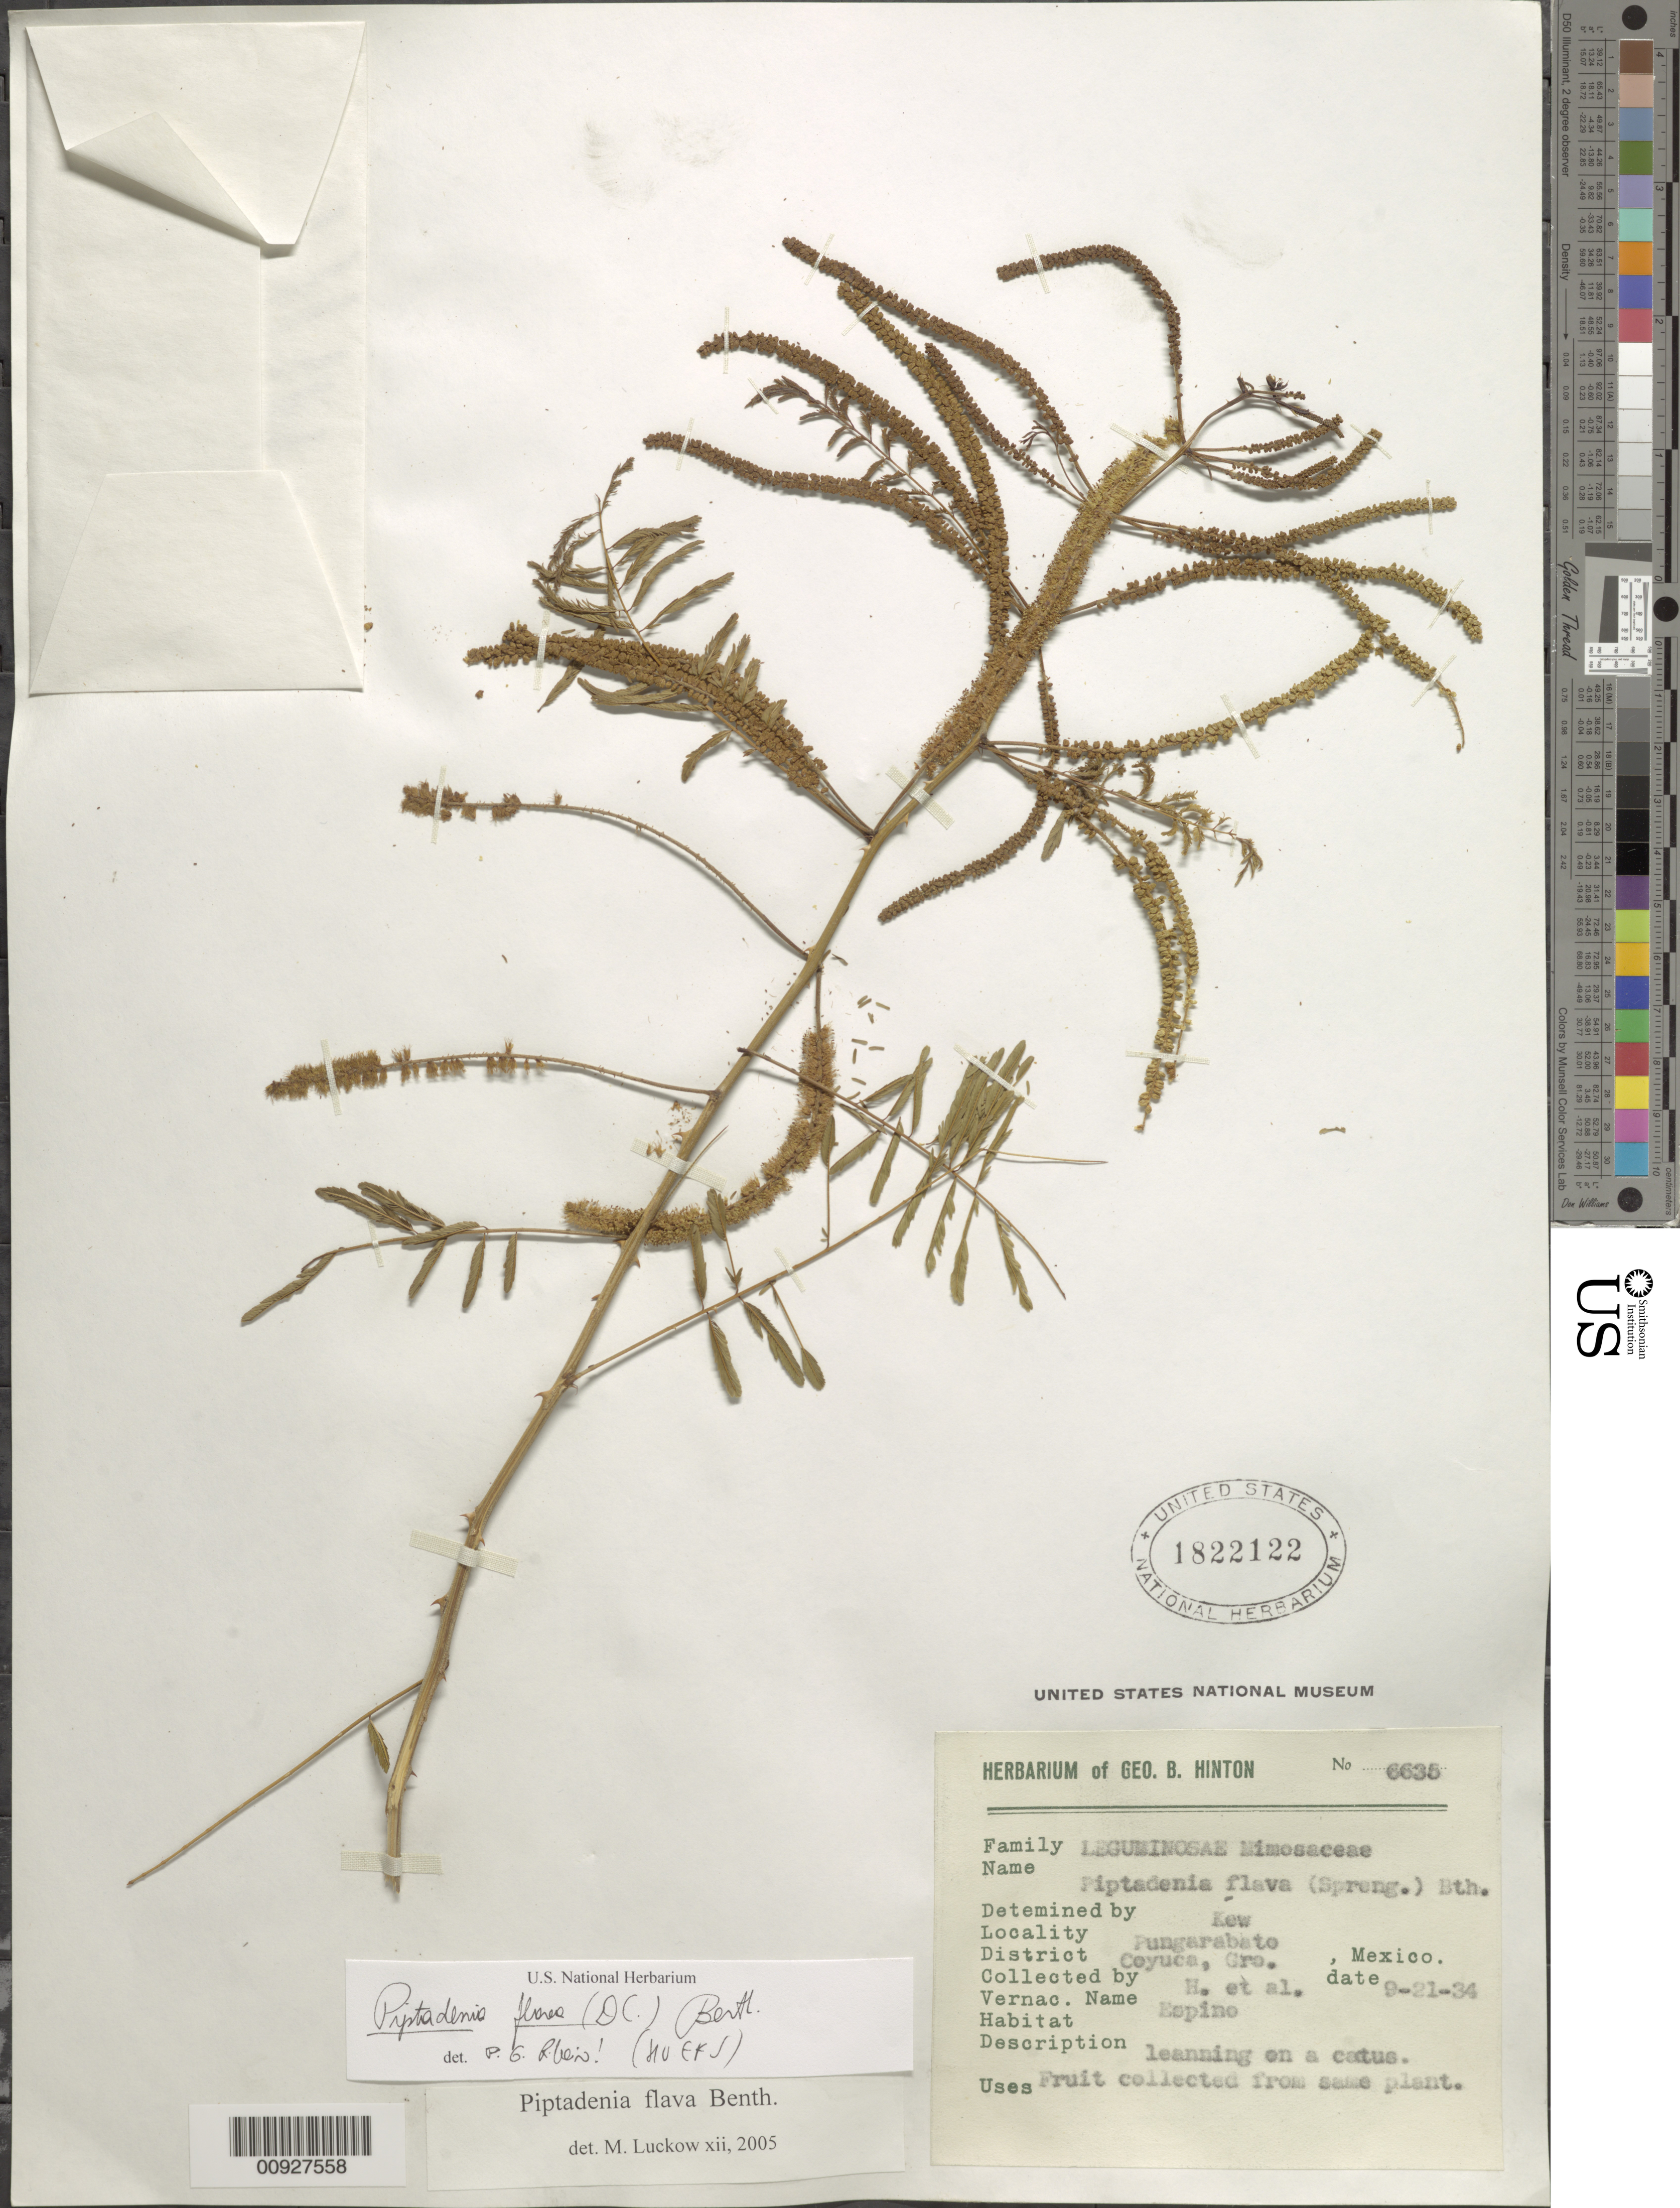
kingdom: Plantae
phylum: Tracheophyta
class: Magnoliopsida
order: Fabales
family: Fabaceae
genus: Piptadenia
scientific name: Piptadenia flava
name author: (DC.) Benth.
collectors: G. B. Hinton & et al.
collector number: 6635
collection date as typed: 21 Sep 1934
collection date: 1934-09-21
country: Mexico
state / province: Guerrero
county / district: Coyuca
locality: Pungarabato, District Coyuca, Guerrero.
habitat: Leaning on a cactus.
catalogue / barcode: US 1822122